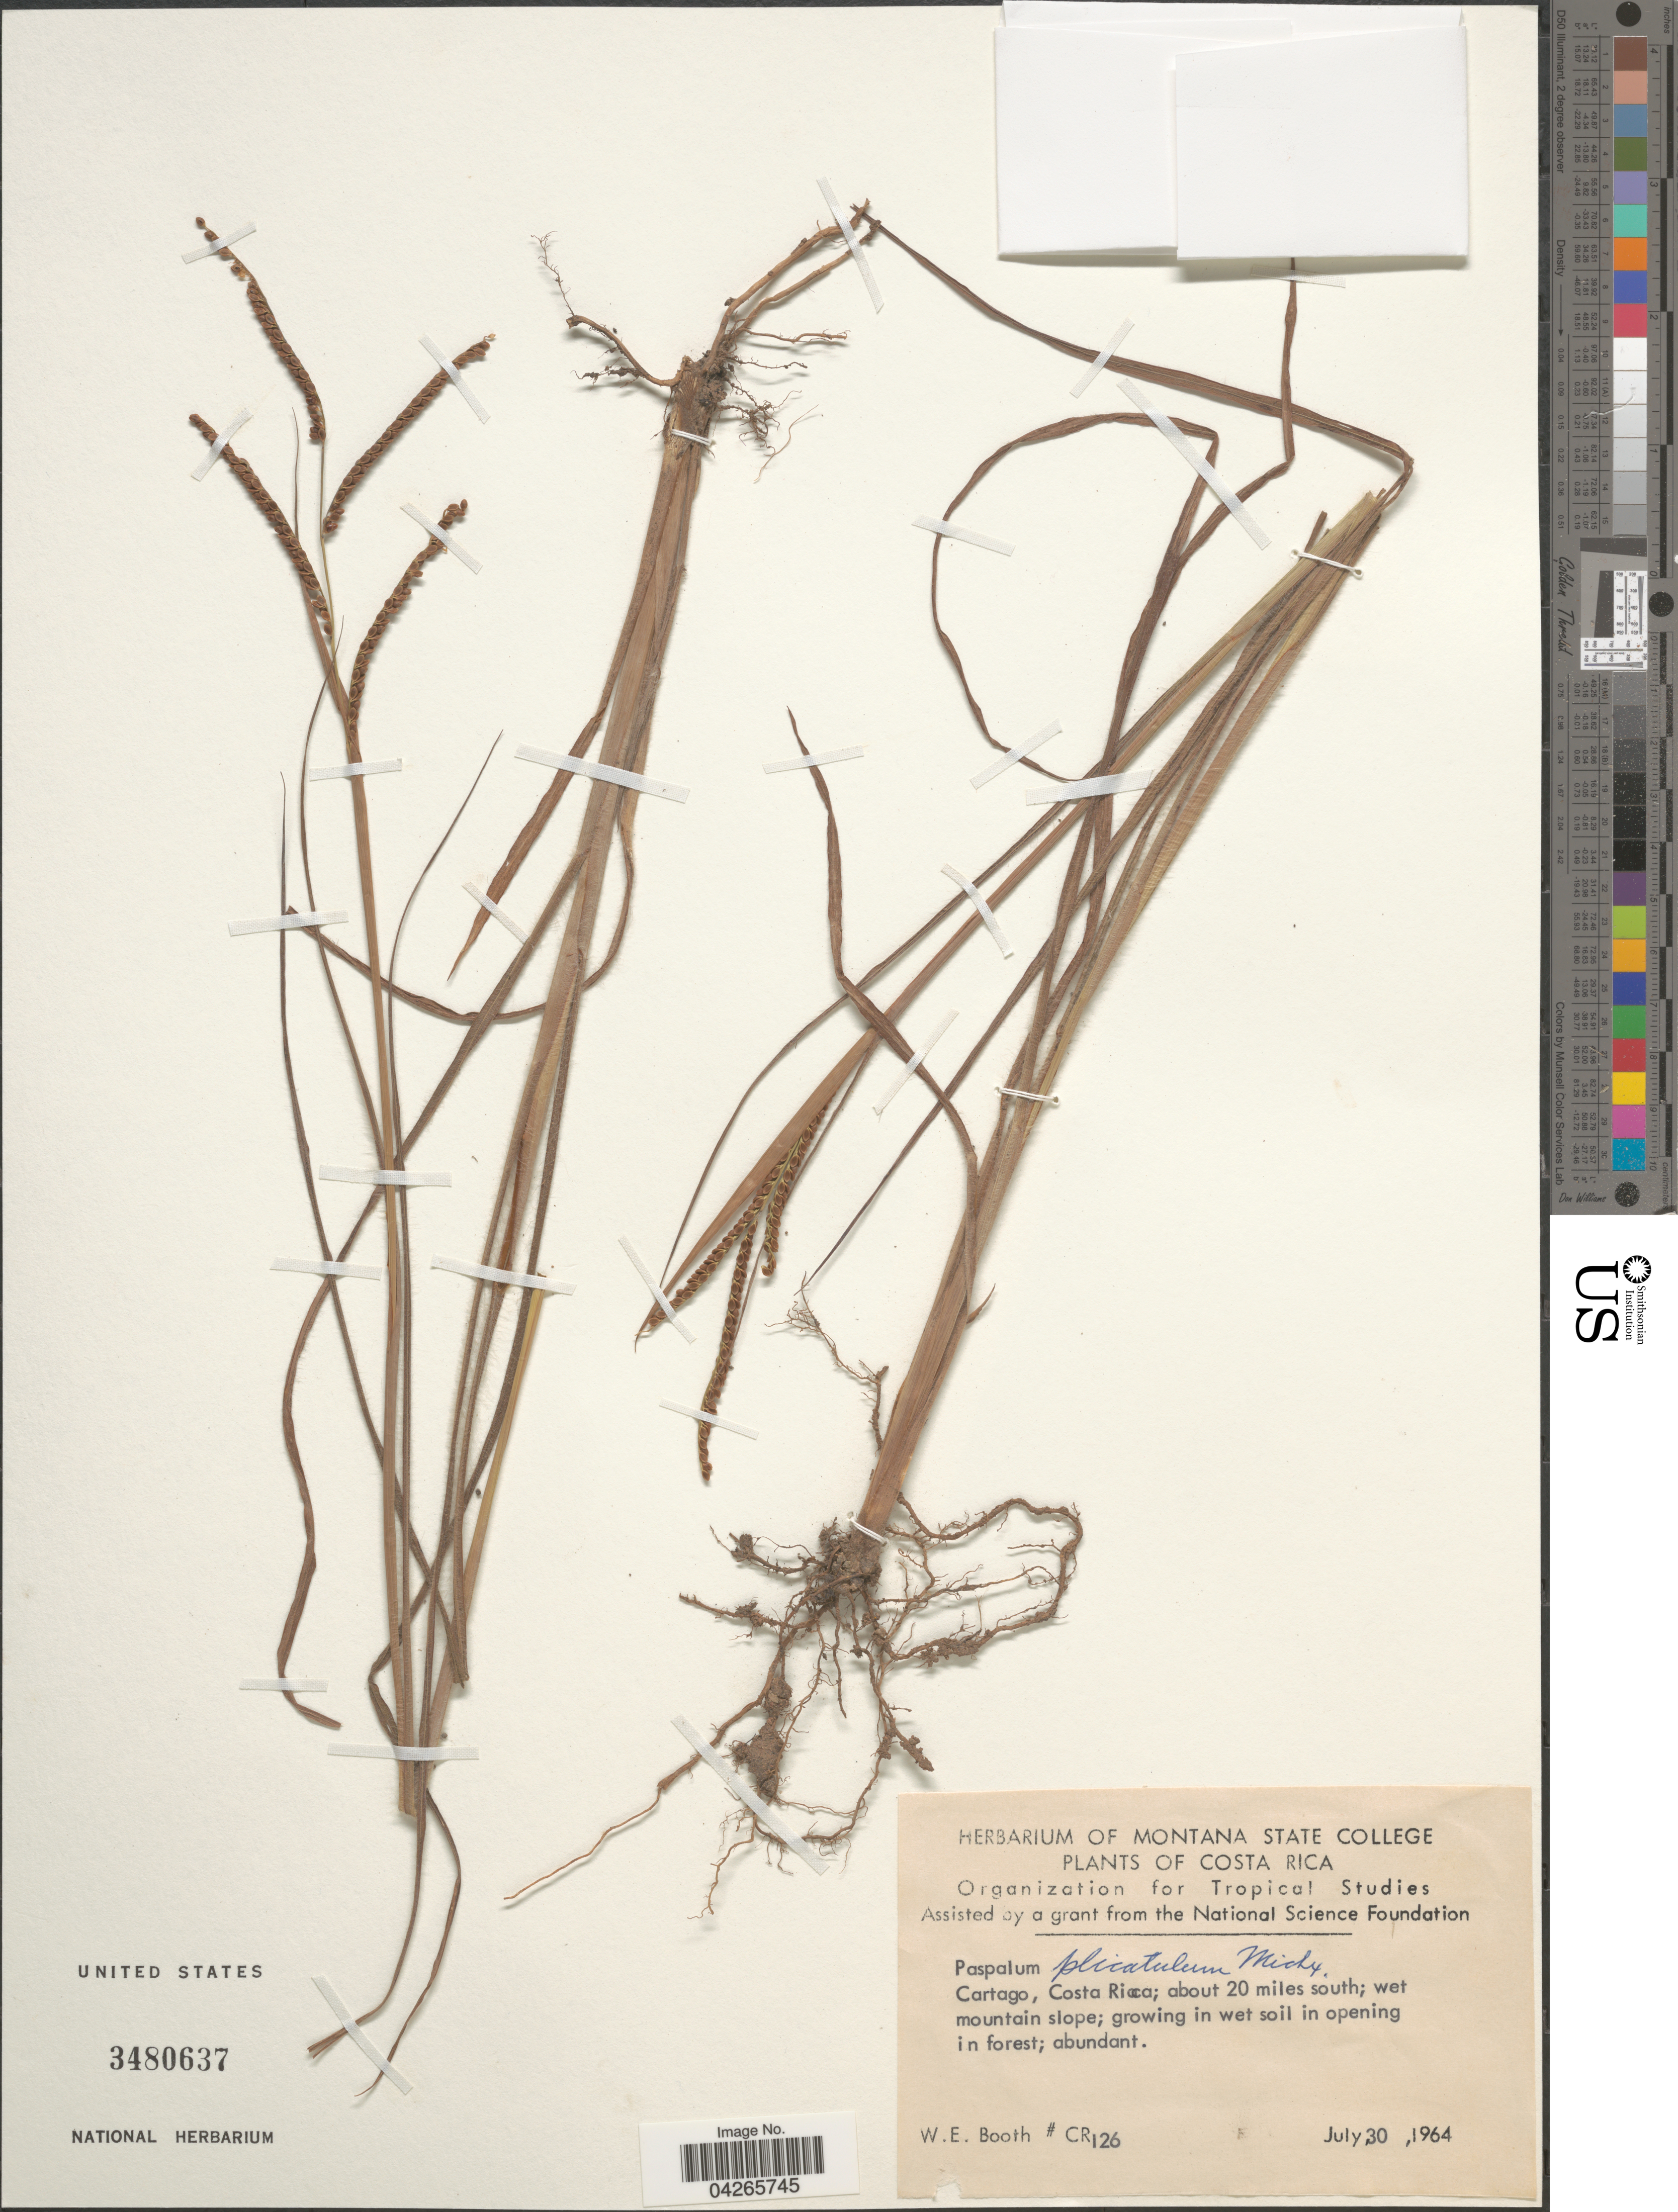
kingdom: Plantae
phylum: Tracheophyta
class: Liliopsida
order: Poales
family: Poaceae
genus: Paspalum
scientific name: Paspalum plicatulum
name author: Michx.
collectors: W. Booth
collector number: CR126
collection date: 1964-07-30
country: Costa Rica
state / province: Cartago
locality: About 20 miles south; wet mountain slope; in wet soil in opening in forest; abundant.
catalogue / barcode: US 3480637